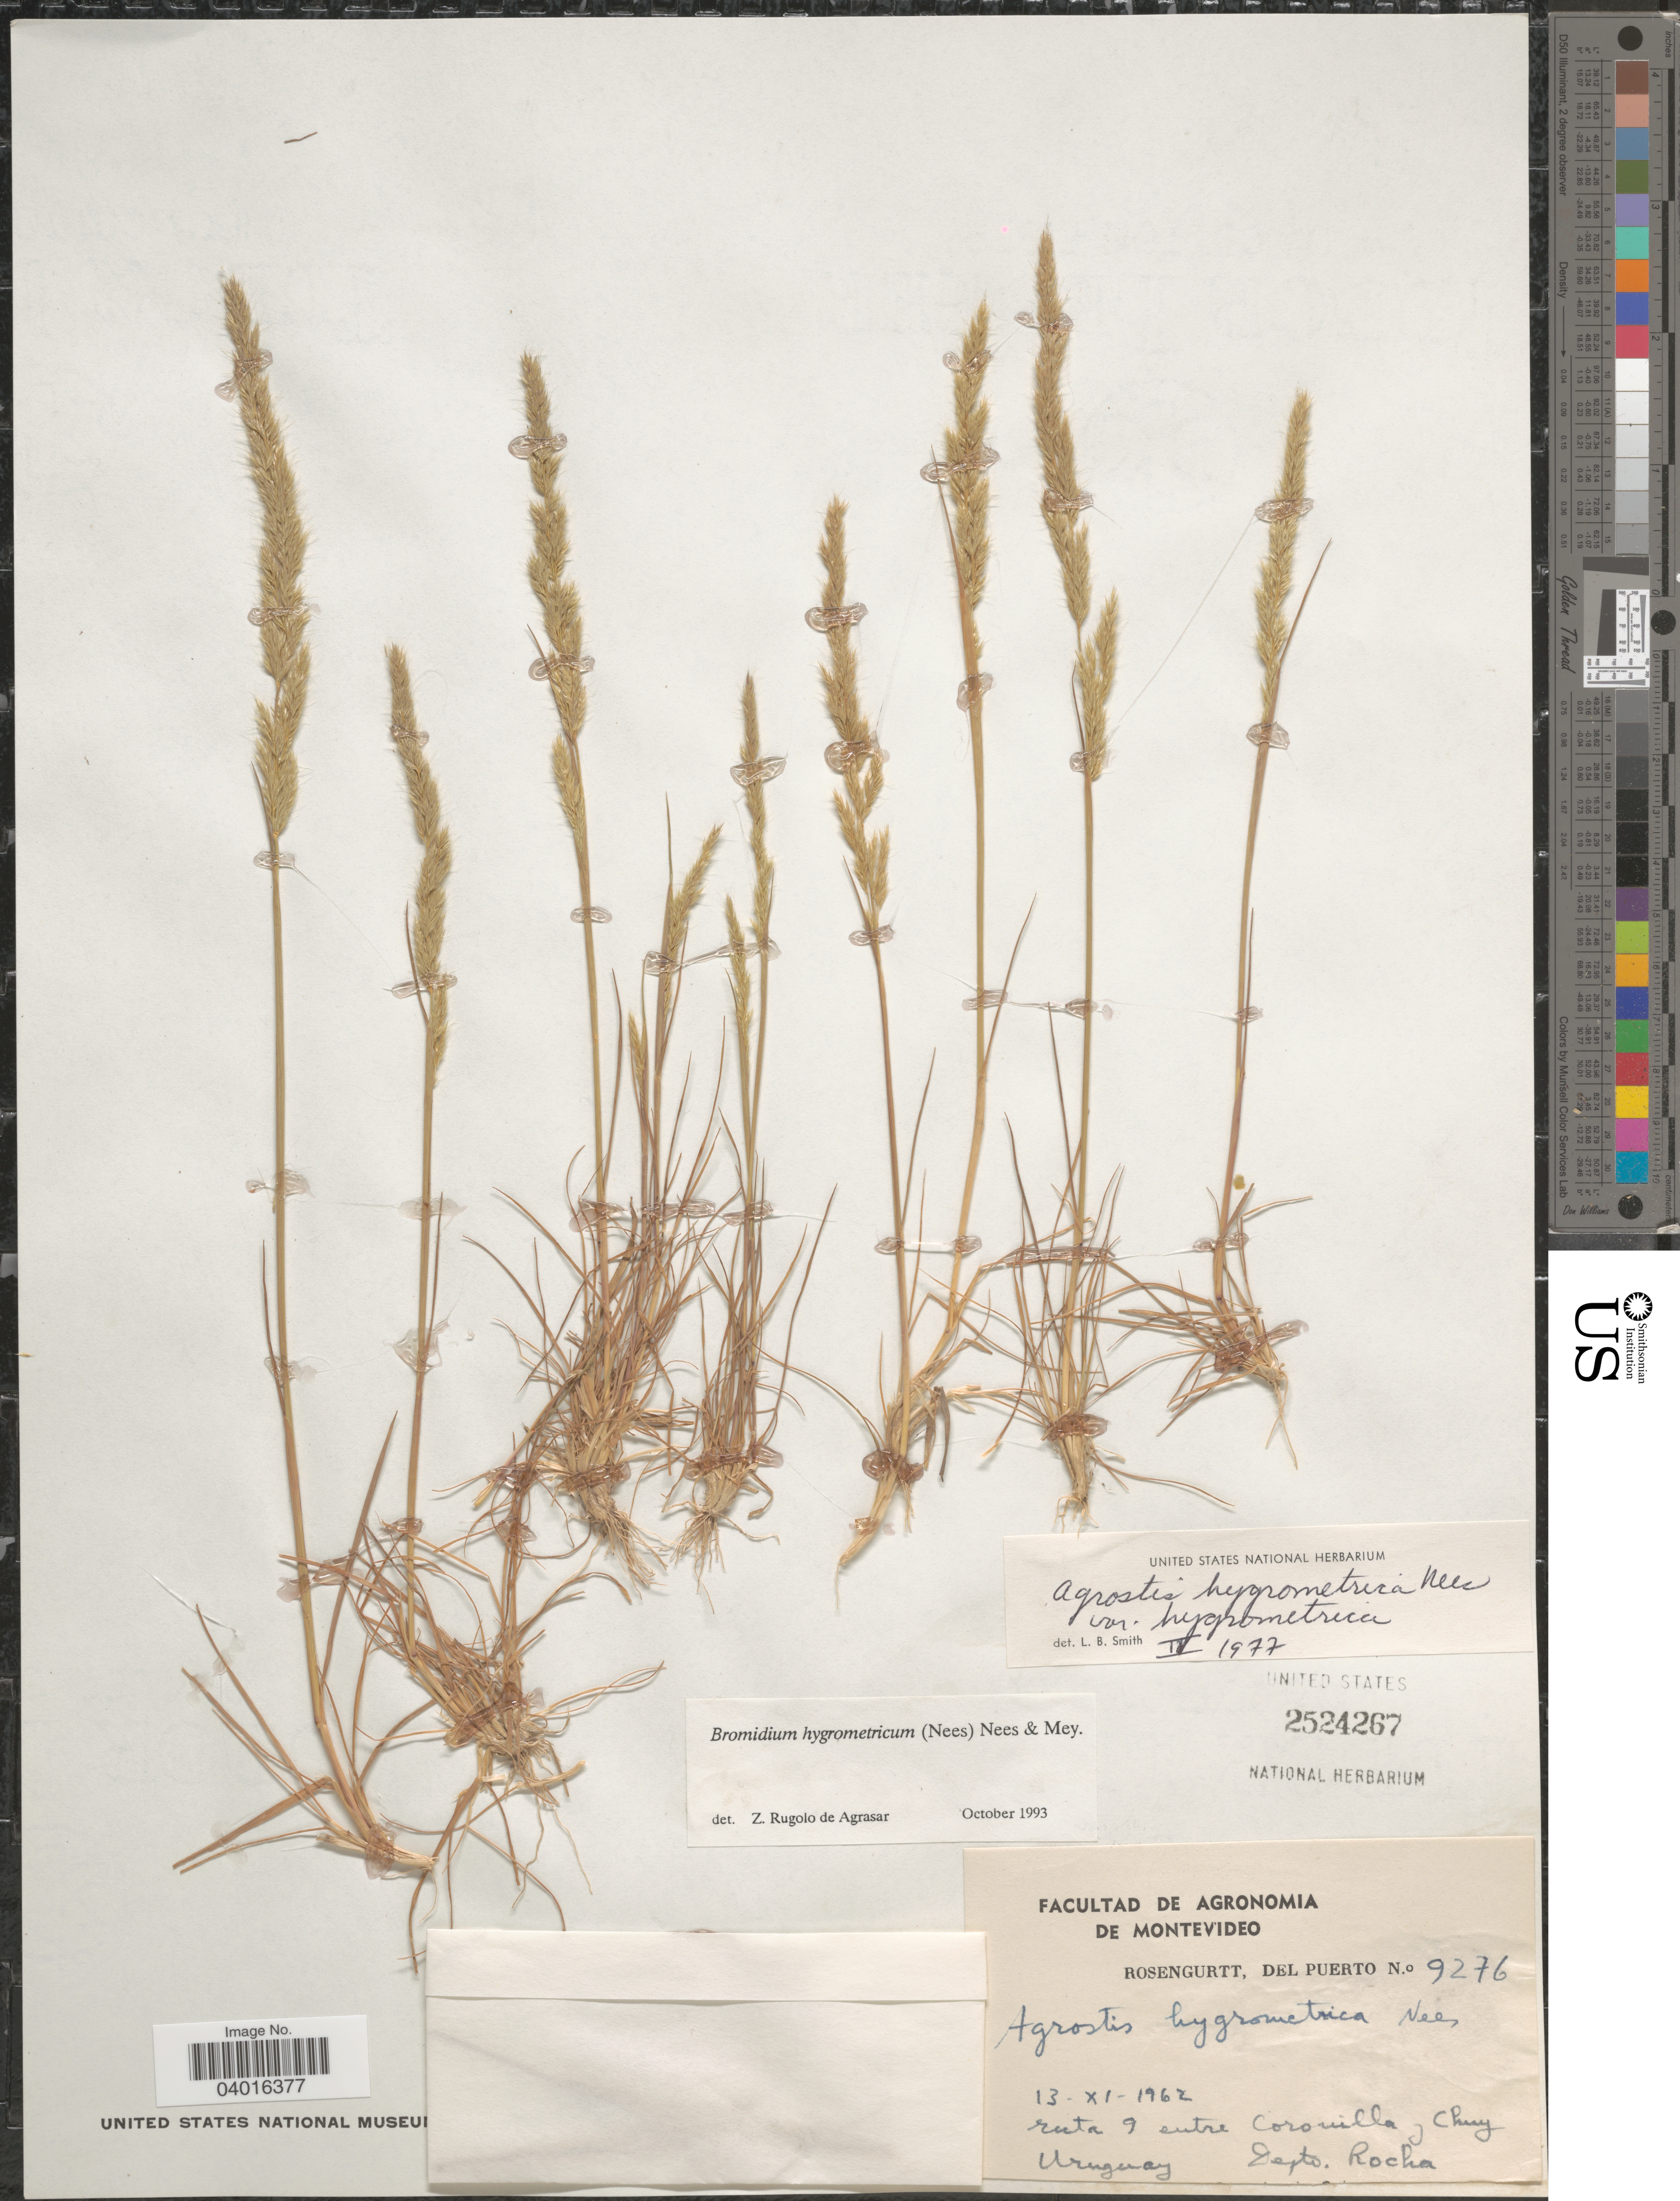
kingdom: Plantae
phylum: Tracheophyta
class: Liliopsida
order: Poales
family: Poaceae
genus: Bromidium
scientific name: Bromidium hygrometricum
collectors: Rosengurtt & Del Puerto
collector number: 9276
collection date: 1962-11-13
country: Uruguay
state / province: Rocha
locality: Ruta 9 entre Coronilla y Chuy. Depto. Rocha.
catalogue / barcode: US 2524267